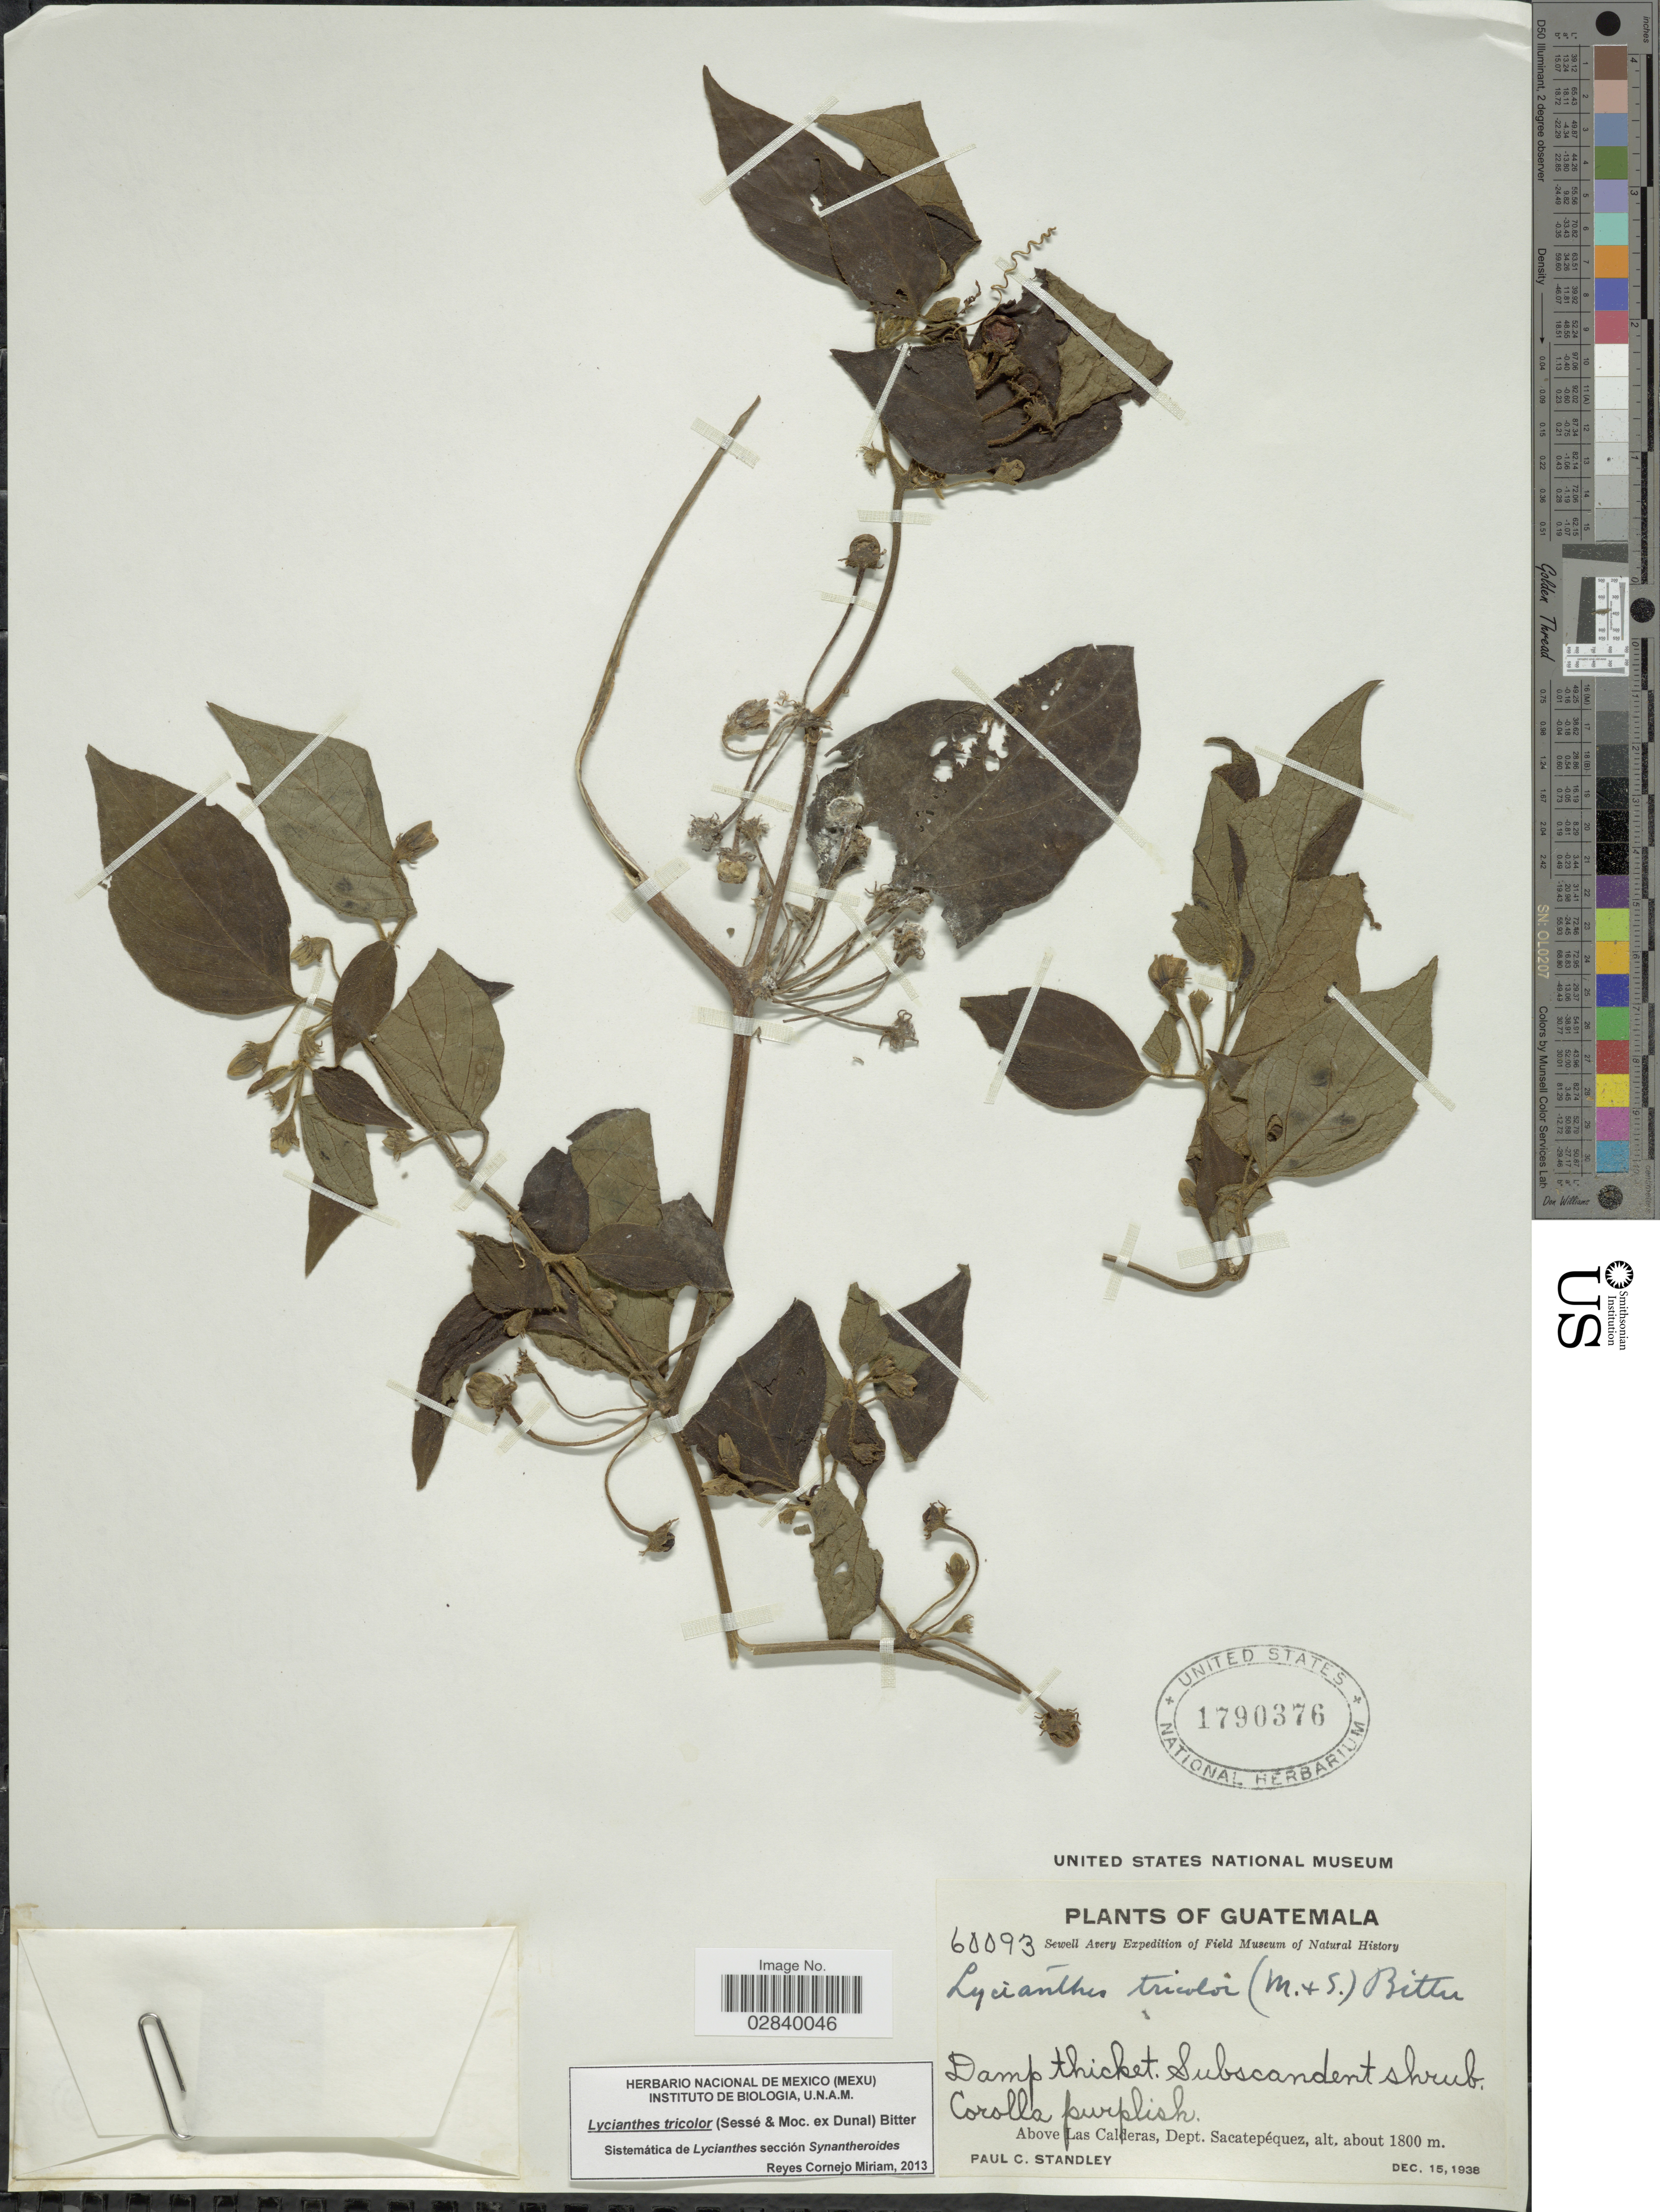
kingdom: Plantae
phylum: Tracheophyta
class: Magnoliopsida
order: Solanales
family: Solanaceae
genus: Lycianthes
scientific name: Lycianthes tricolor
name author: (Dunal) Bitter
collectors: P. C. Standley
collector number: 60093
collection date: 1938-12-15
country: Guatemala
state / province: Sacatepéquez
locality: Above Las Calderas, Dept. Sacatepéquez.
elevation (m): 1800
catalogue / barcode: US 1790376